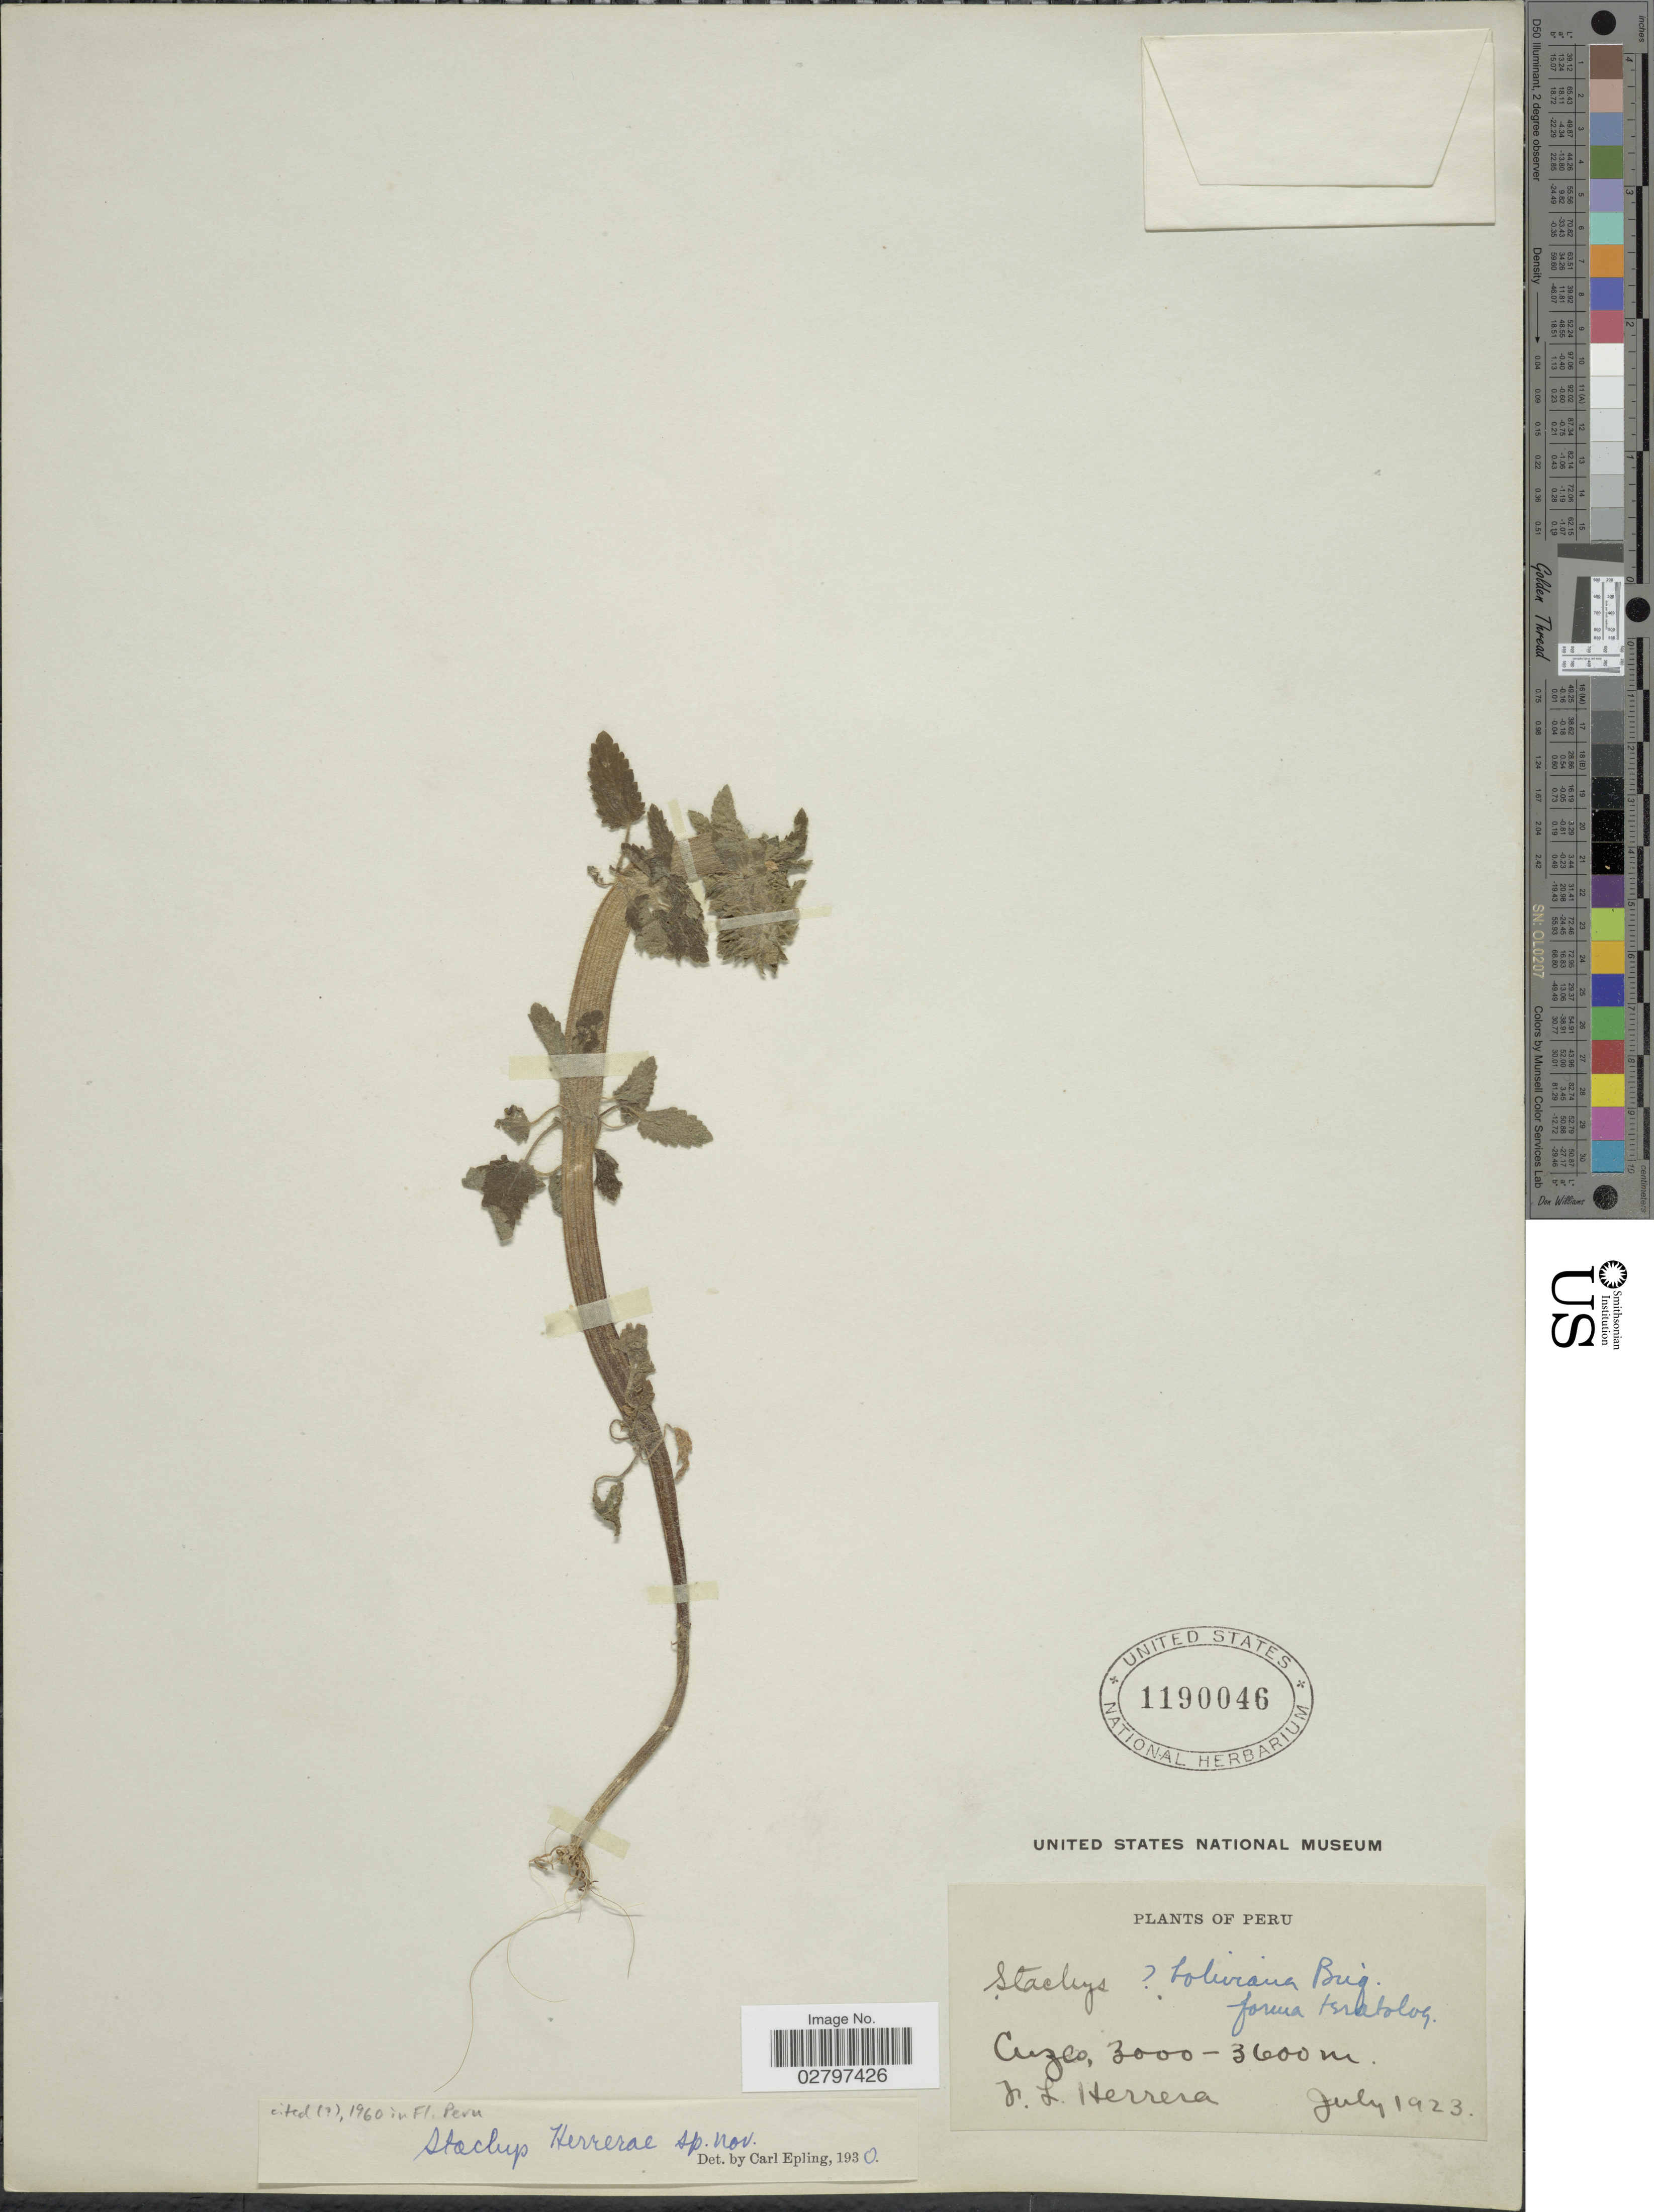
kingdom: Plantae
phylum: Tracheophyta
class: Magnoliopsida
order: Lamiales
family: Lamiaceae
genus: Stachys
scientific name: Stachys herrerae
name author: Epling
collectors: F. L. Herrera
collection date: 1923-07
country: Peru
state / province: Cusco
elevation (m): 3000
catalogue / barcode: US 1190046